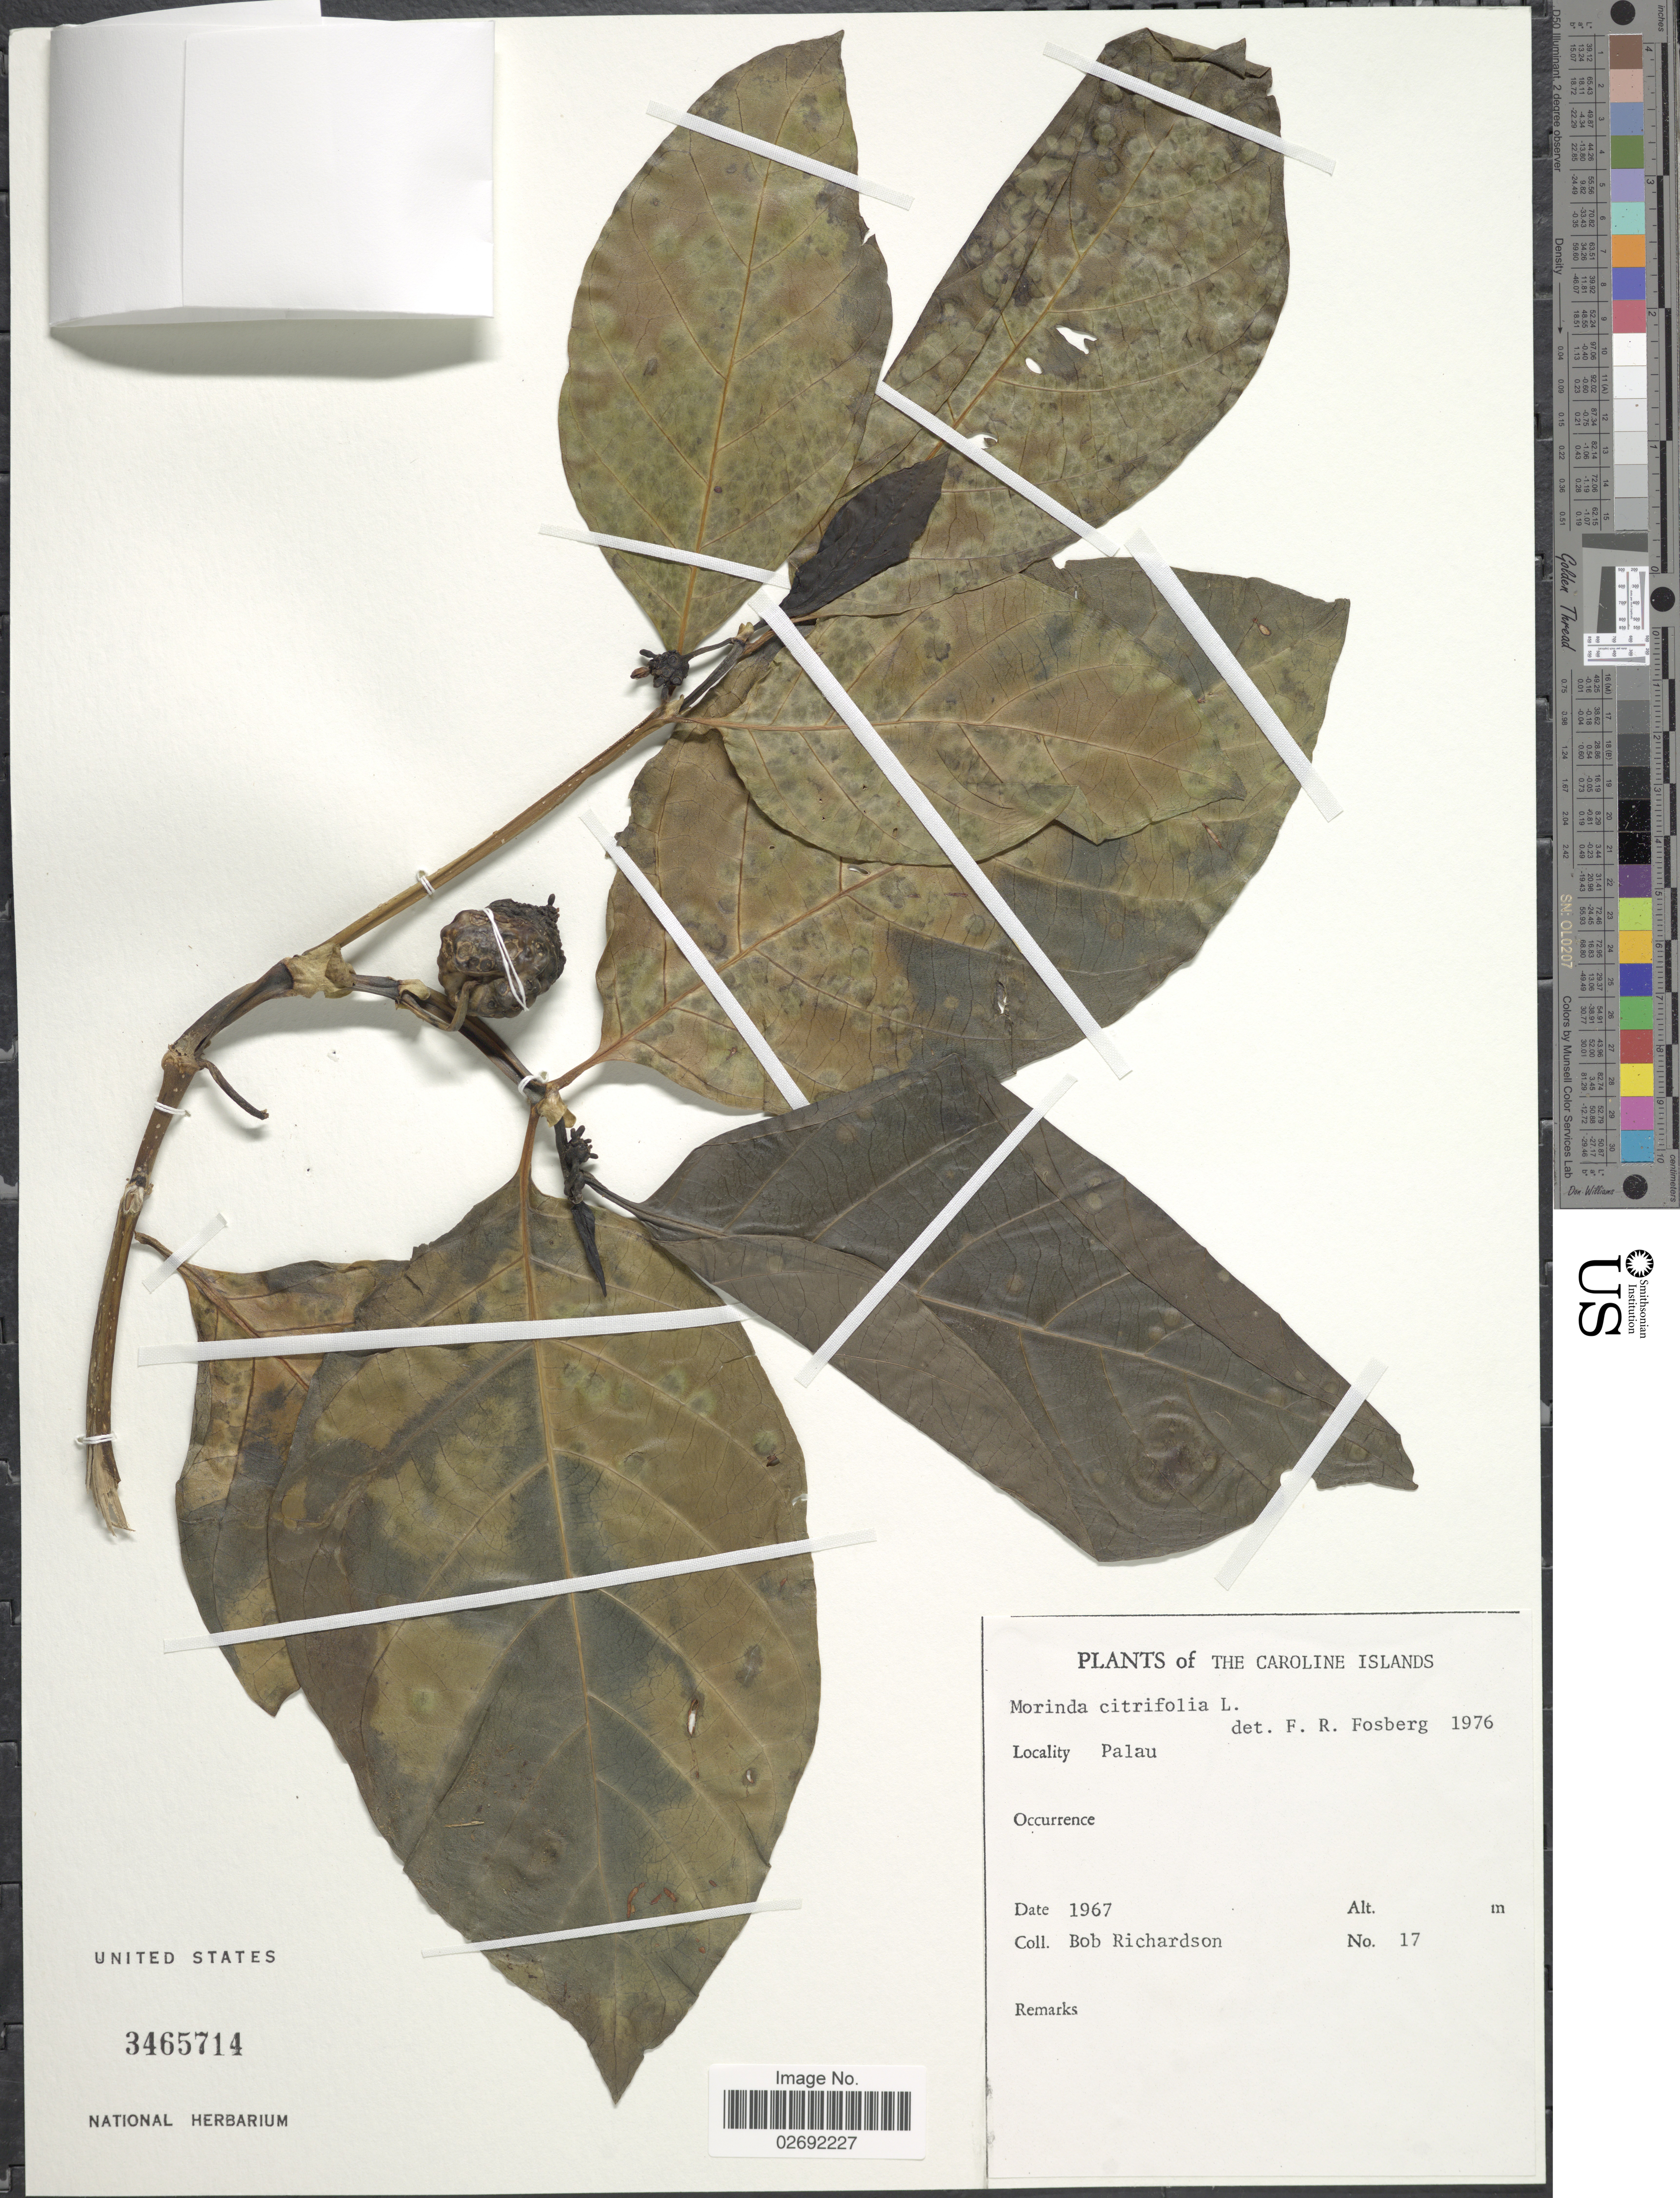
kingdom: Plantae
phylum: Tracheophyta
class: Magnoliopsida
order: Gentianales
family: Rubiaceae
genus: Morinda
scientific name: Morinda citrifolia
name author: L.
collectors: B. Richardson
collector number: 17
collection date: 1967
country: Palau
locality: Palau. Caroline Islands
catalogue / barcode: US 3465714